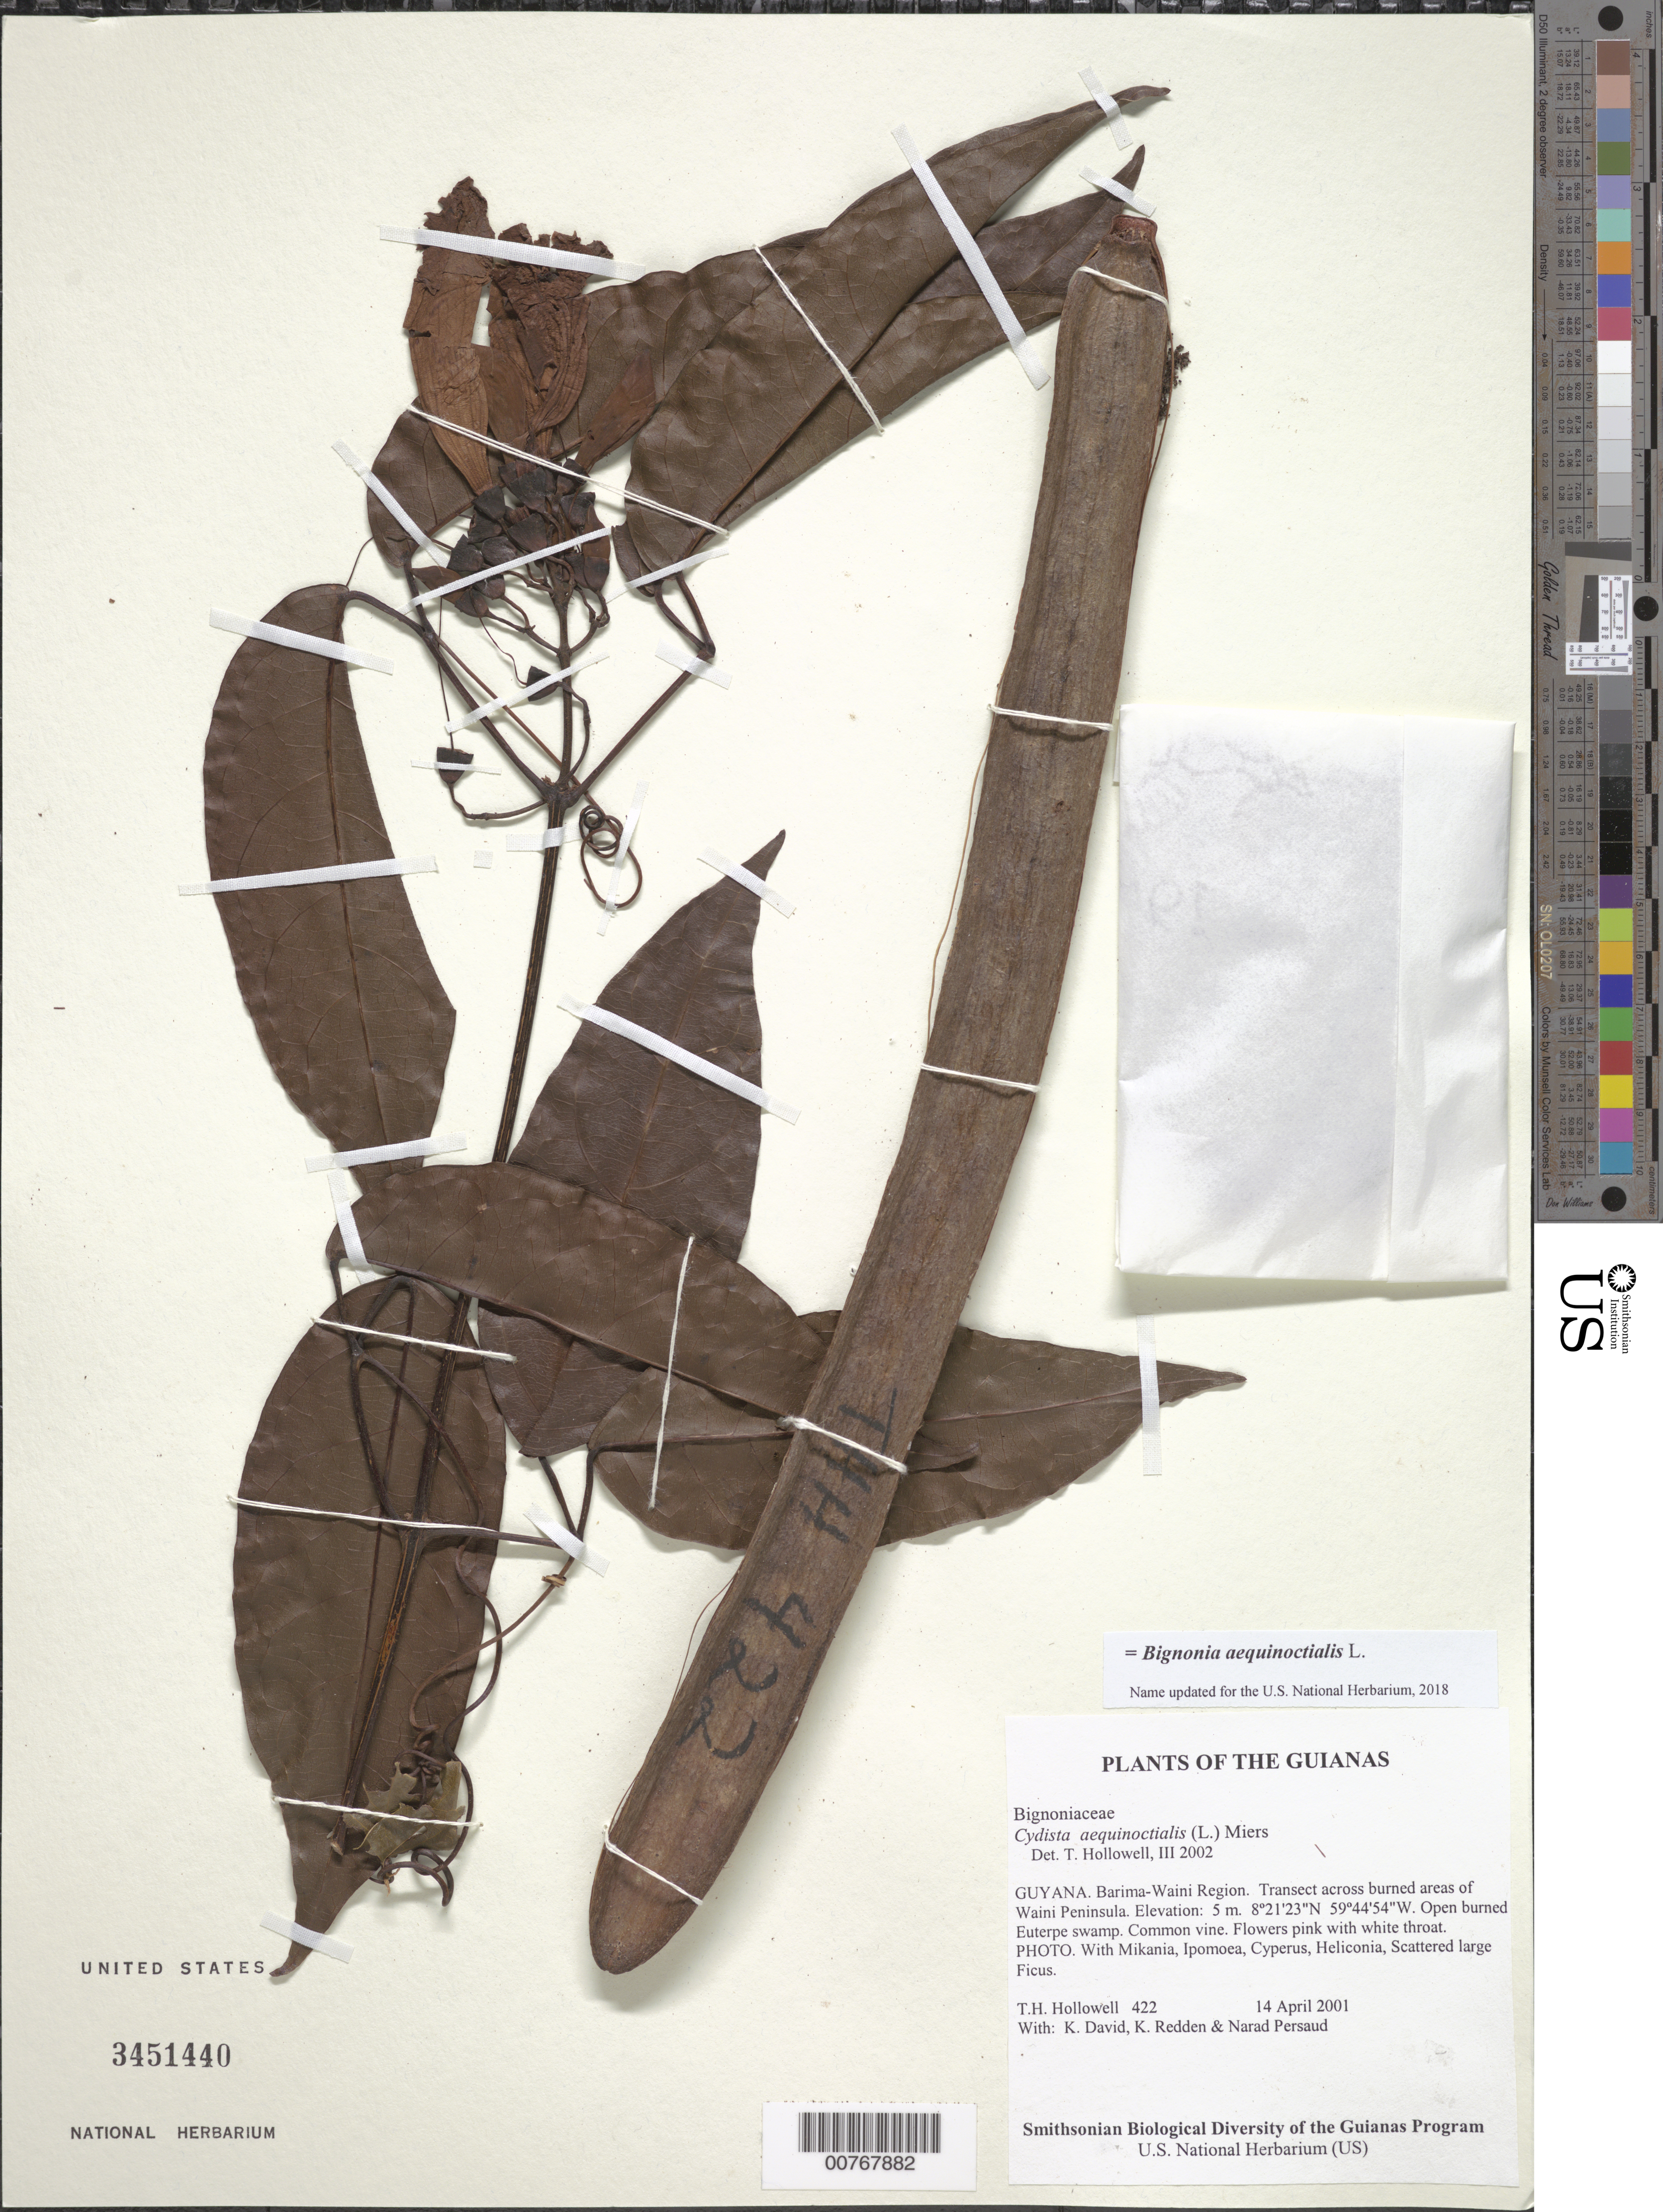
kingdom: Plantae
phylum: Tracheophyta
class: Magnoliopsida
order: Lamiales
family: Bignoniaceae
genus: Bignonia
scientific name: Bignonia aequinoctialis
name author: L.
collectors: T. Hollowell, K. David, K. M. Redden & N. Persaud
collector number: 422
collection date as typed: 14 April 2001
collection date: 2001-04-14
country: Guyana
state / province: Barima-Waini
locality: Transect across burned areas of Waini Peninsula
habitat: Open burned Euterpe swamp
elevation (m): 5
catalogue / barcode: US 3451440